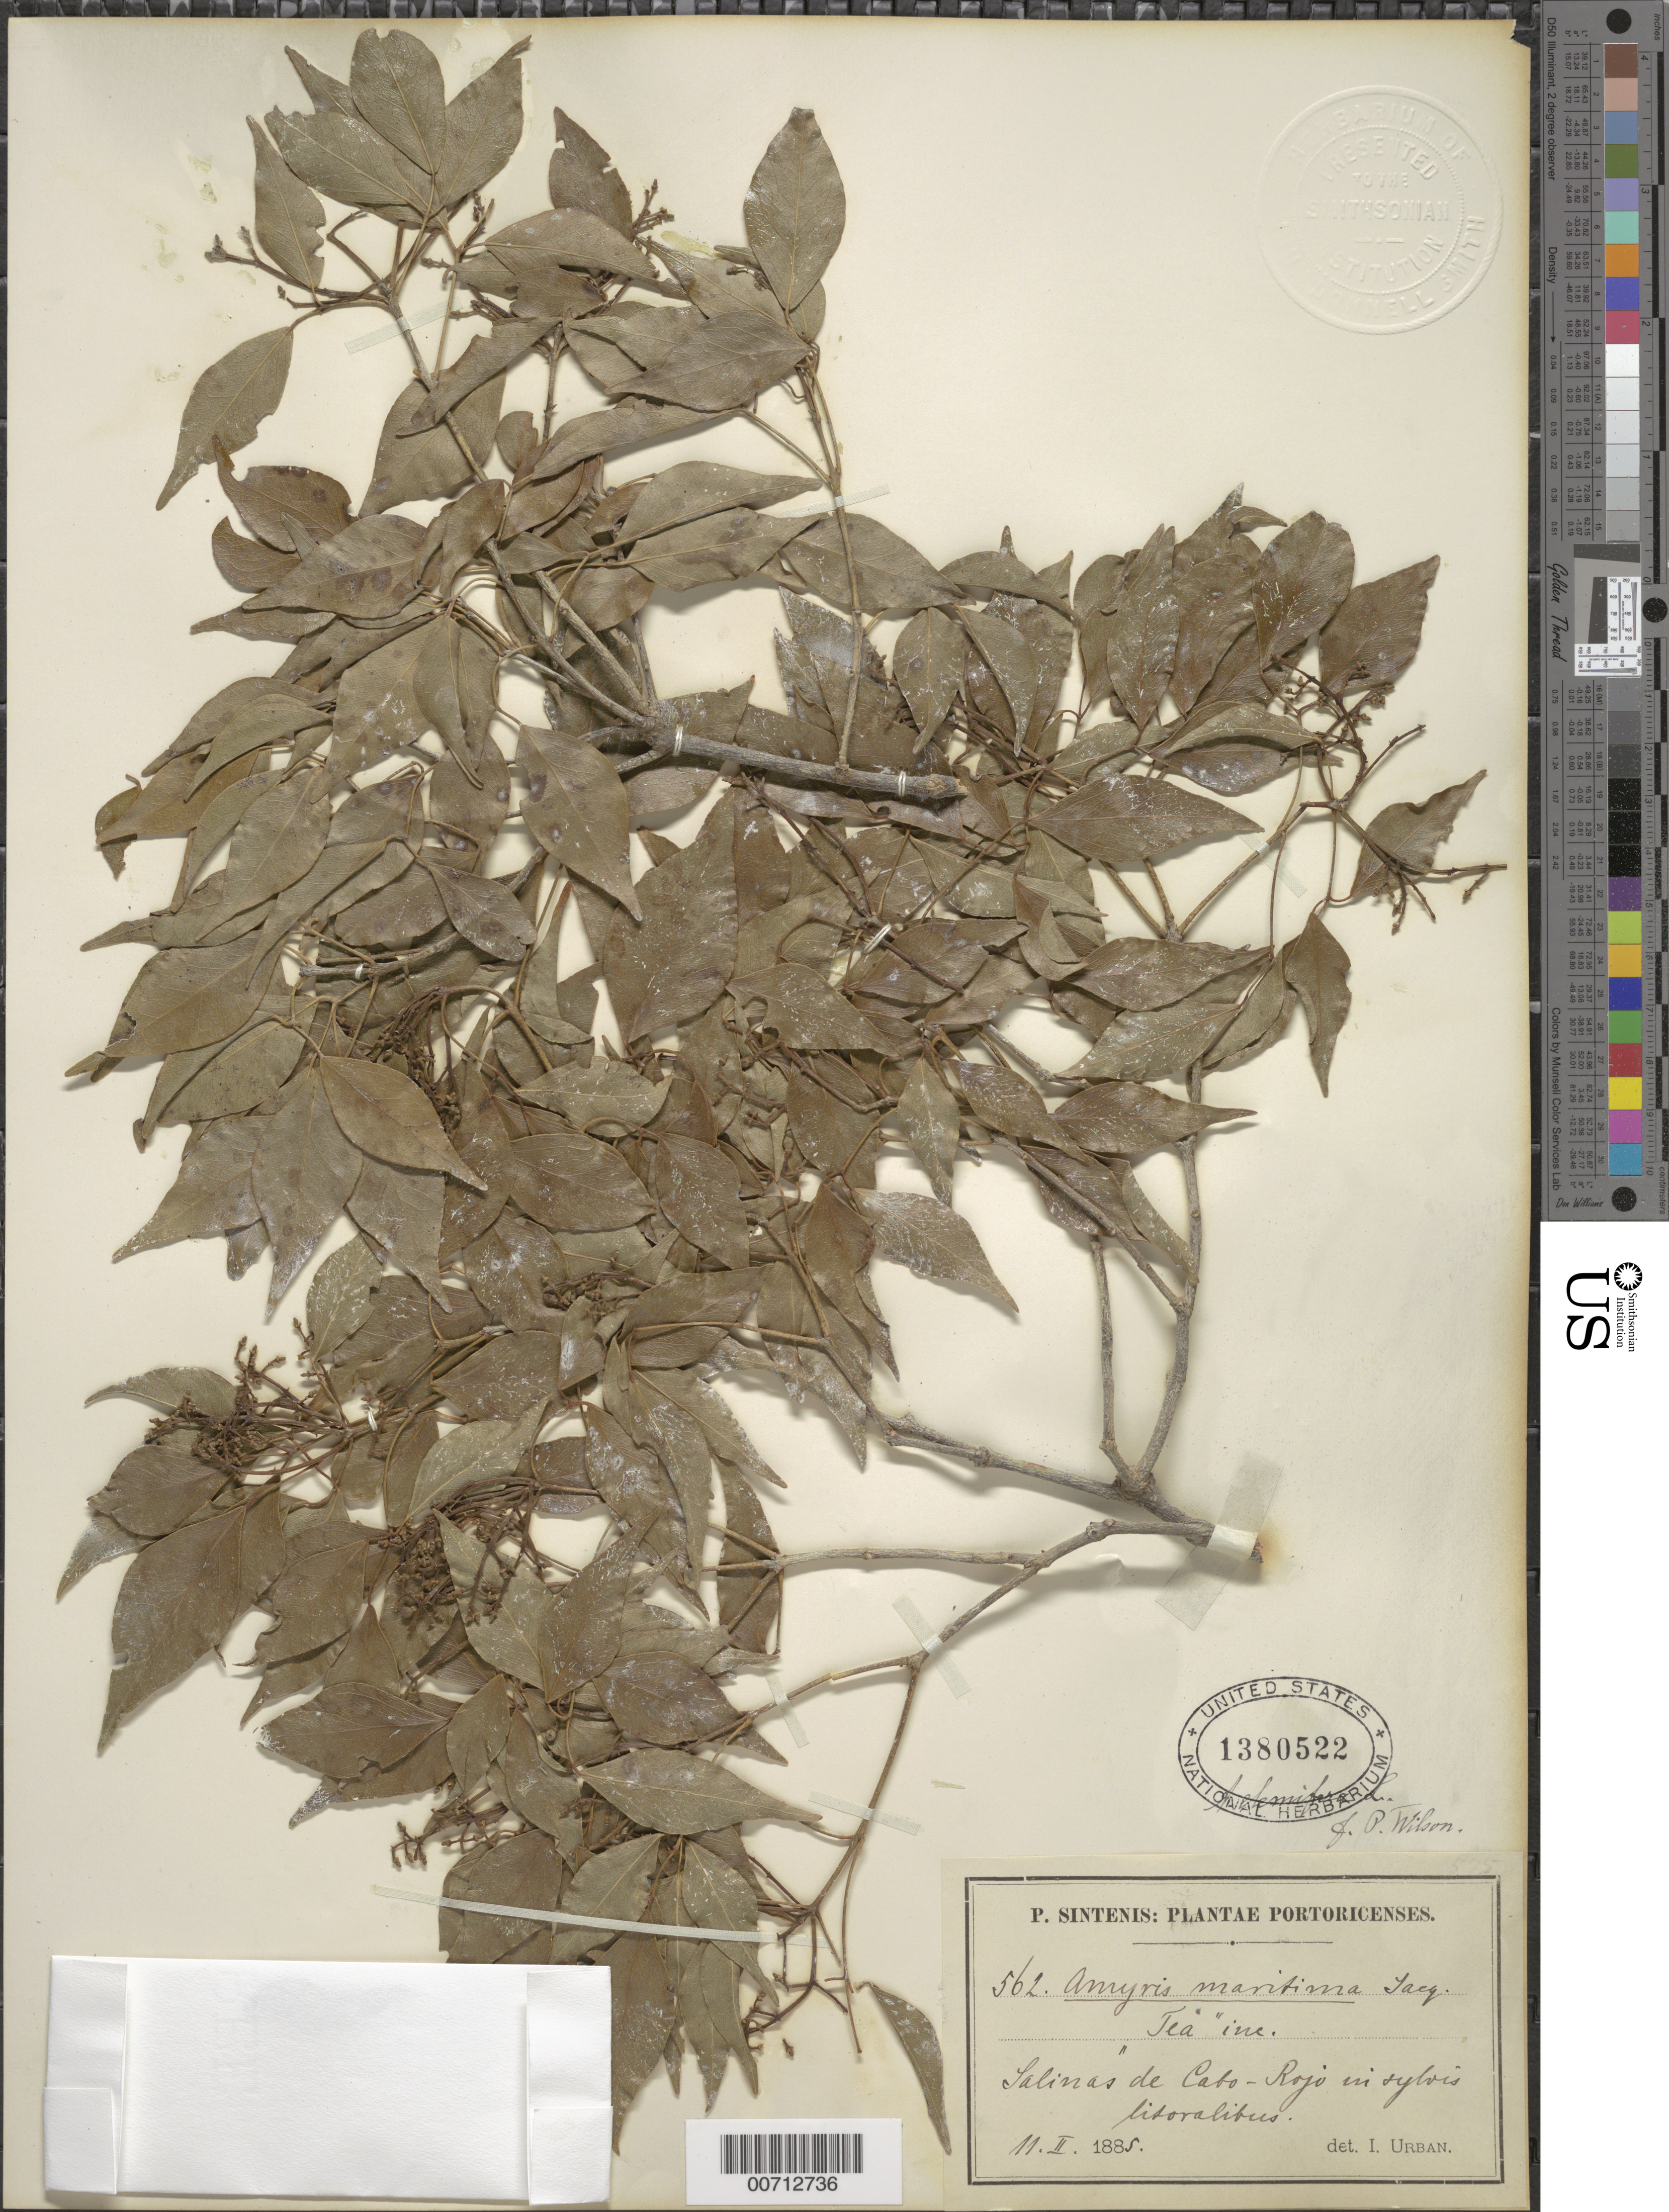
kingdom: Plantae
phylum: Tracheophyta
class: Magnoliopsida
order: Sapindales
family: Rutaceae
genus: Amyris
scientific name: Amyris elemifera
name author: L.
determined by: Wilson, F. P.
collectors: P. Sintenis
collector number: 562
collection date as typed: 11 Feb 1885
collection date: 1885-02-11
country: Puerto Rico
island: Greater Antilles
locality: Salinas de Cabo Rojo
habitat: In sylvis litoralibus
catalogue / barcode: US 1380522